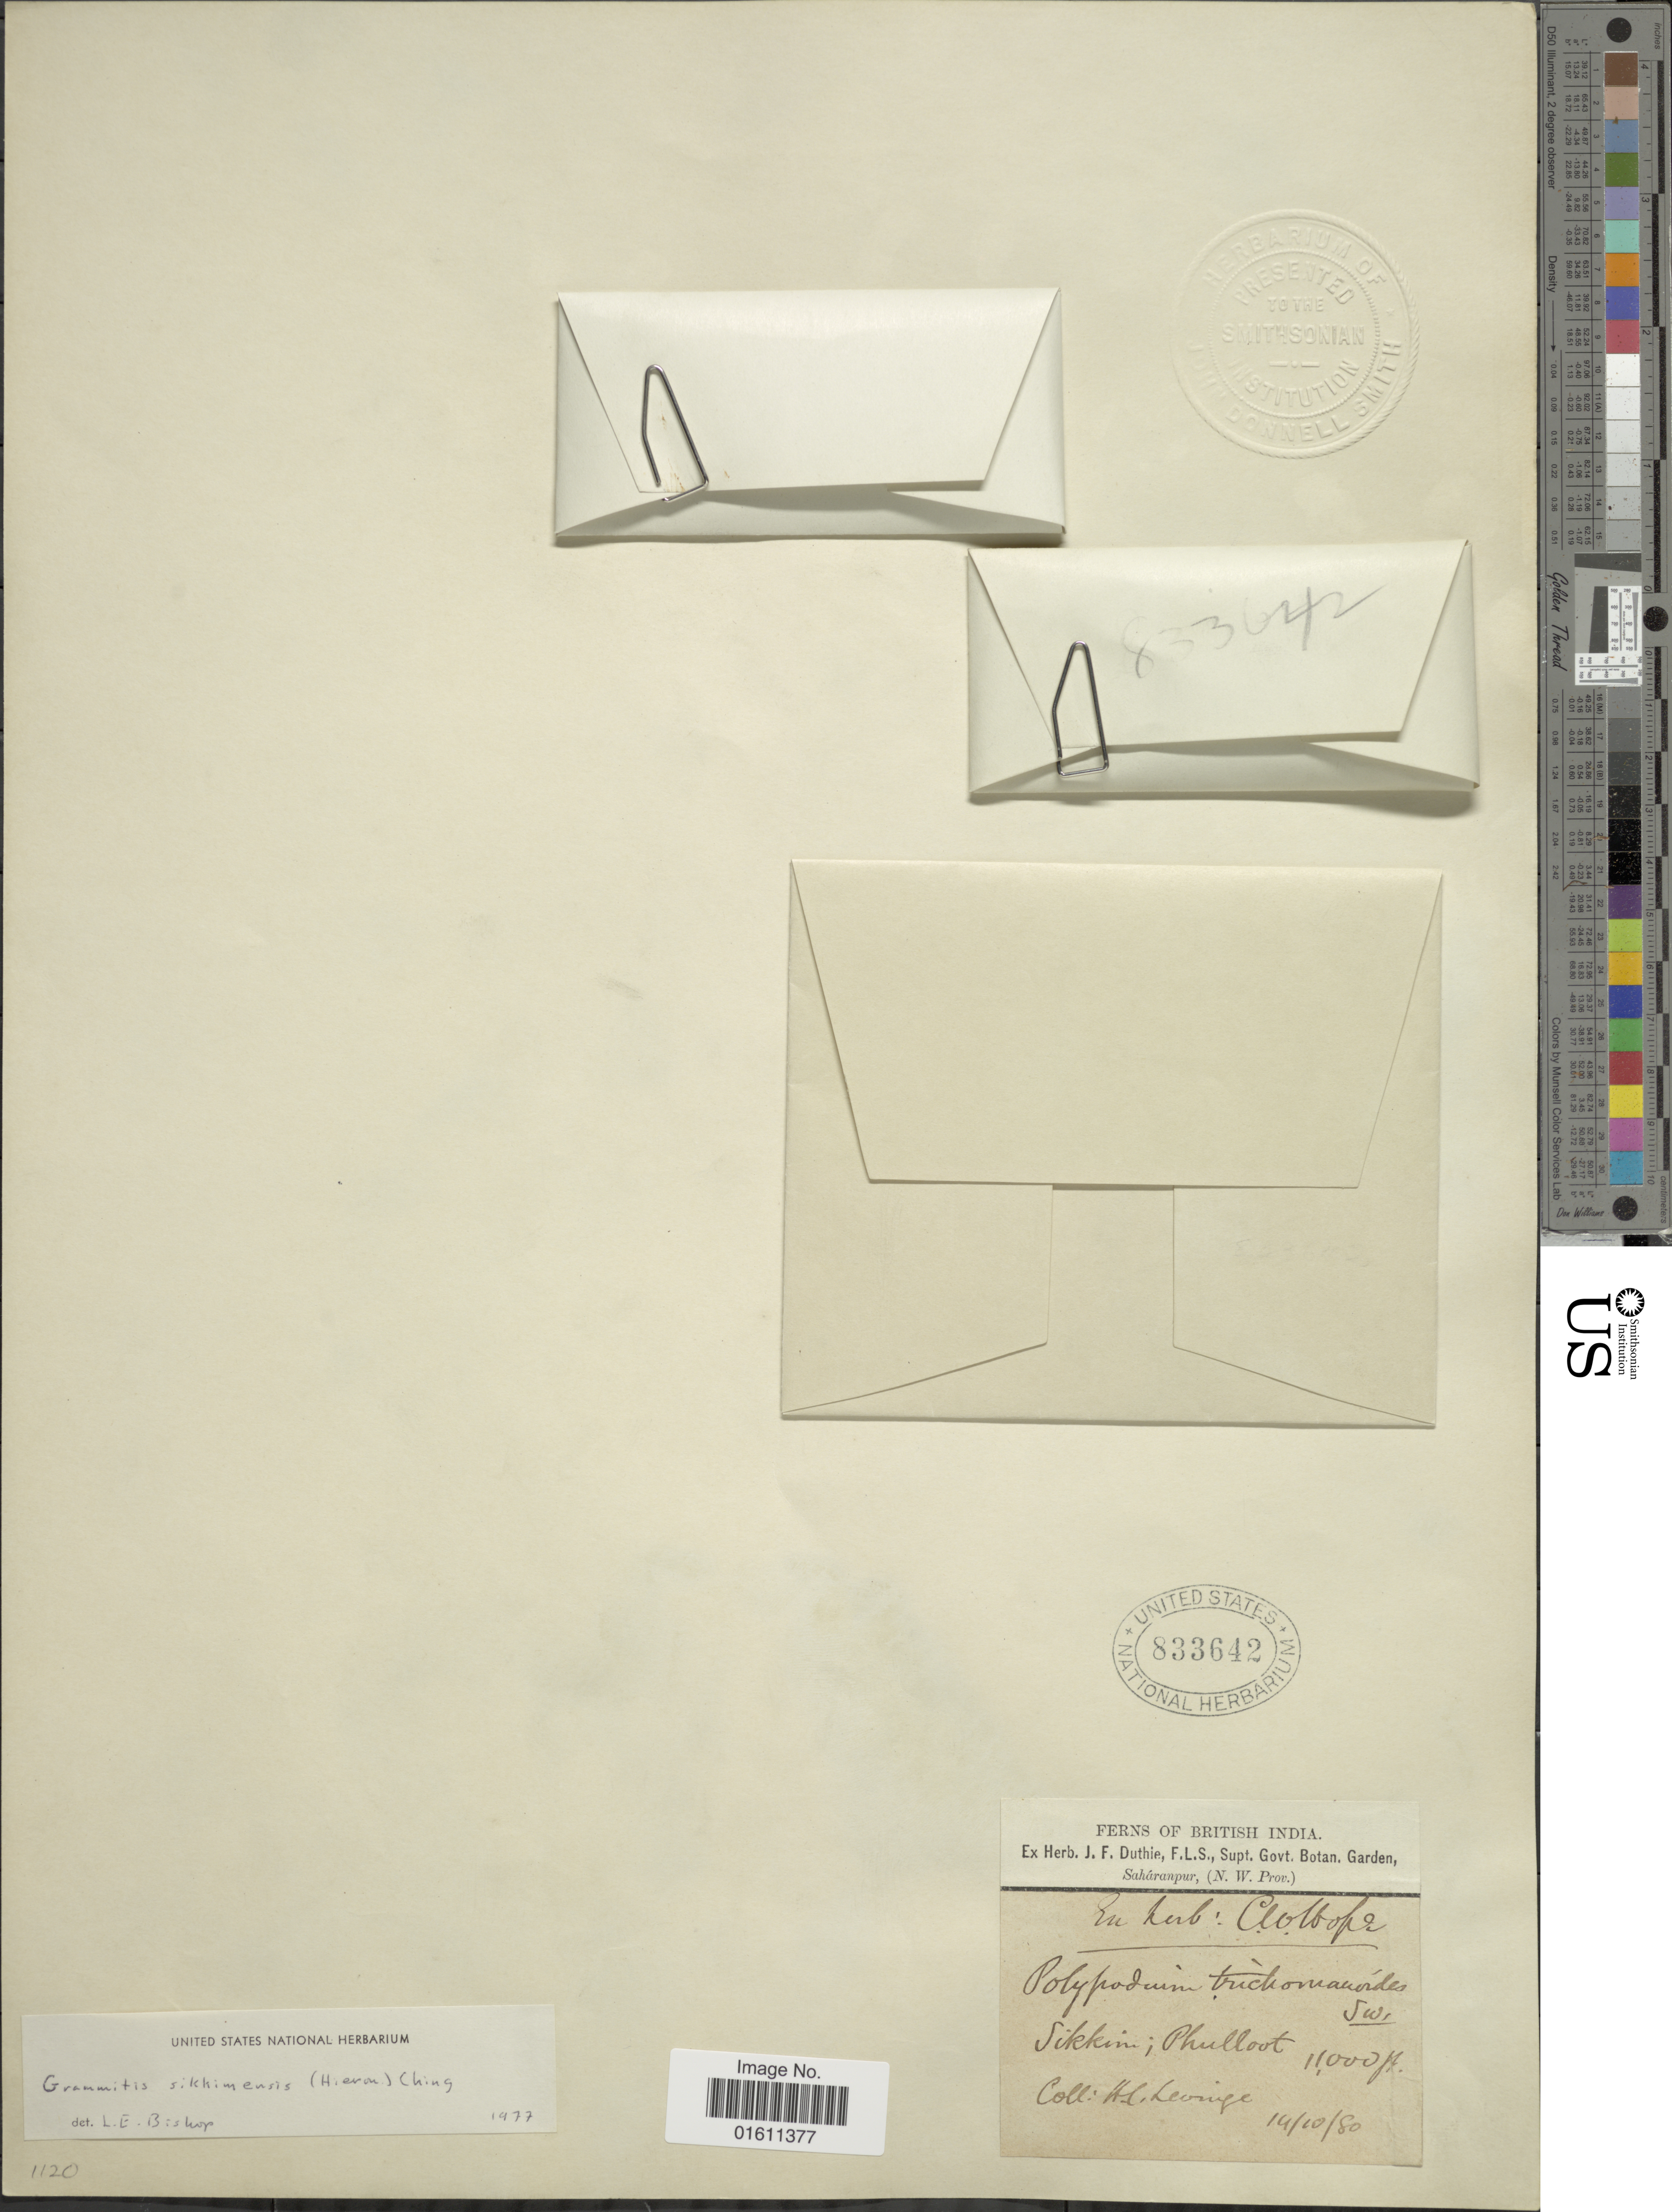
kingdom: Plantae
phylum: Tracheophyta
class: Polypodiopsida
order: Polypodiales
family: Polypodiaceae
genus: Micropolypodium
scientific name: Micropolypodium sikkimense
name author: (Hieron.) X.C. Zhang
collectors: A. Leonipe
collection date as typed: Transcribed d/m/y: 14/10/80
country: India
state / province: Sikkim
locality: Sikkim; Phulloot.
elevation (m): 3353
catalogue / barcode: US 833642